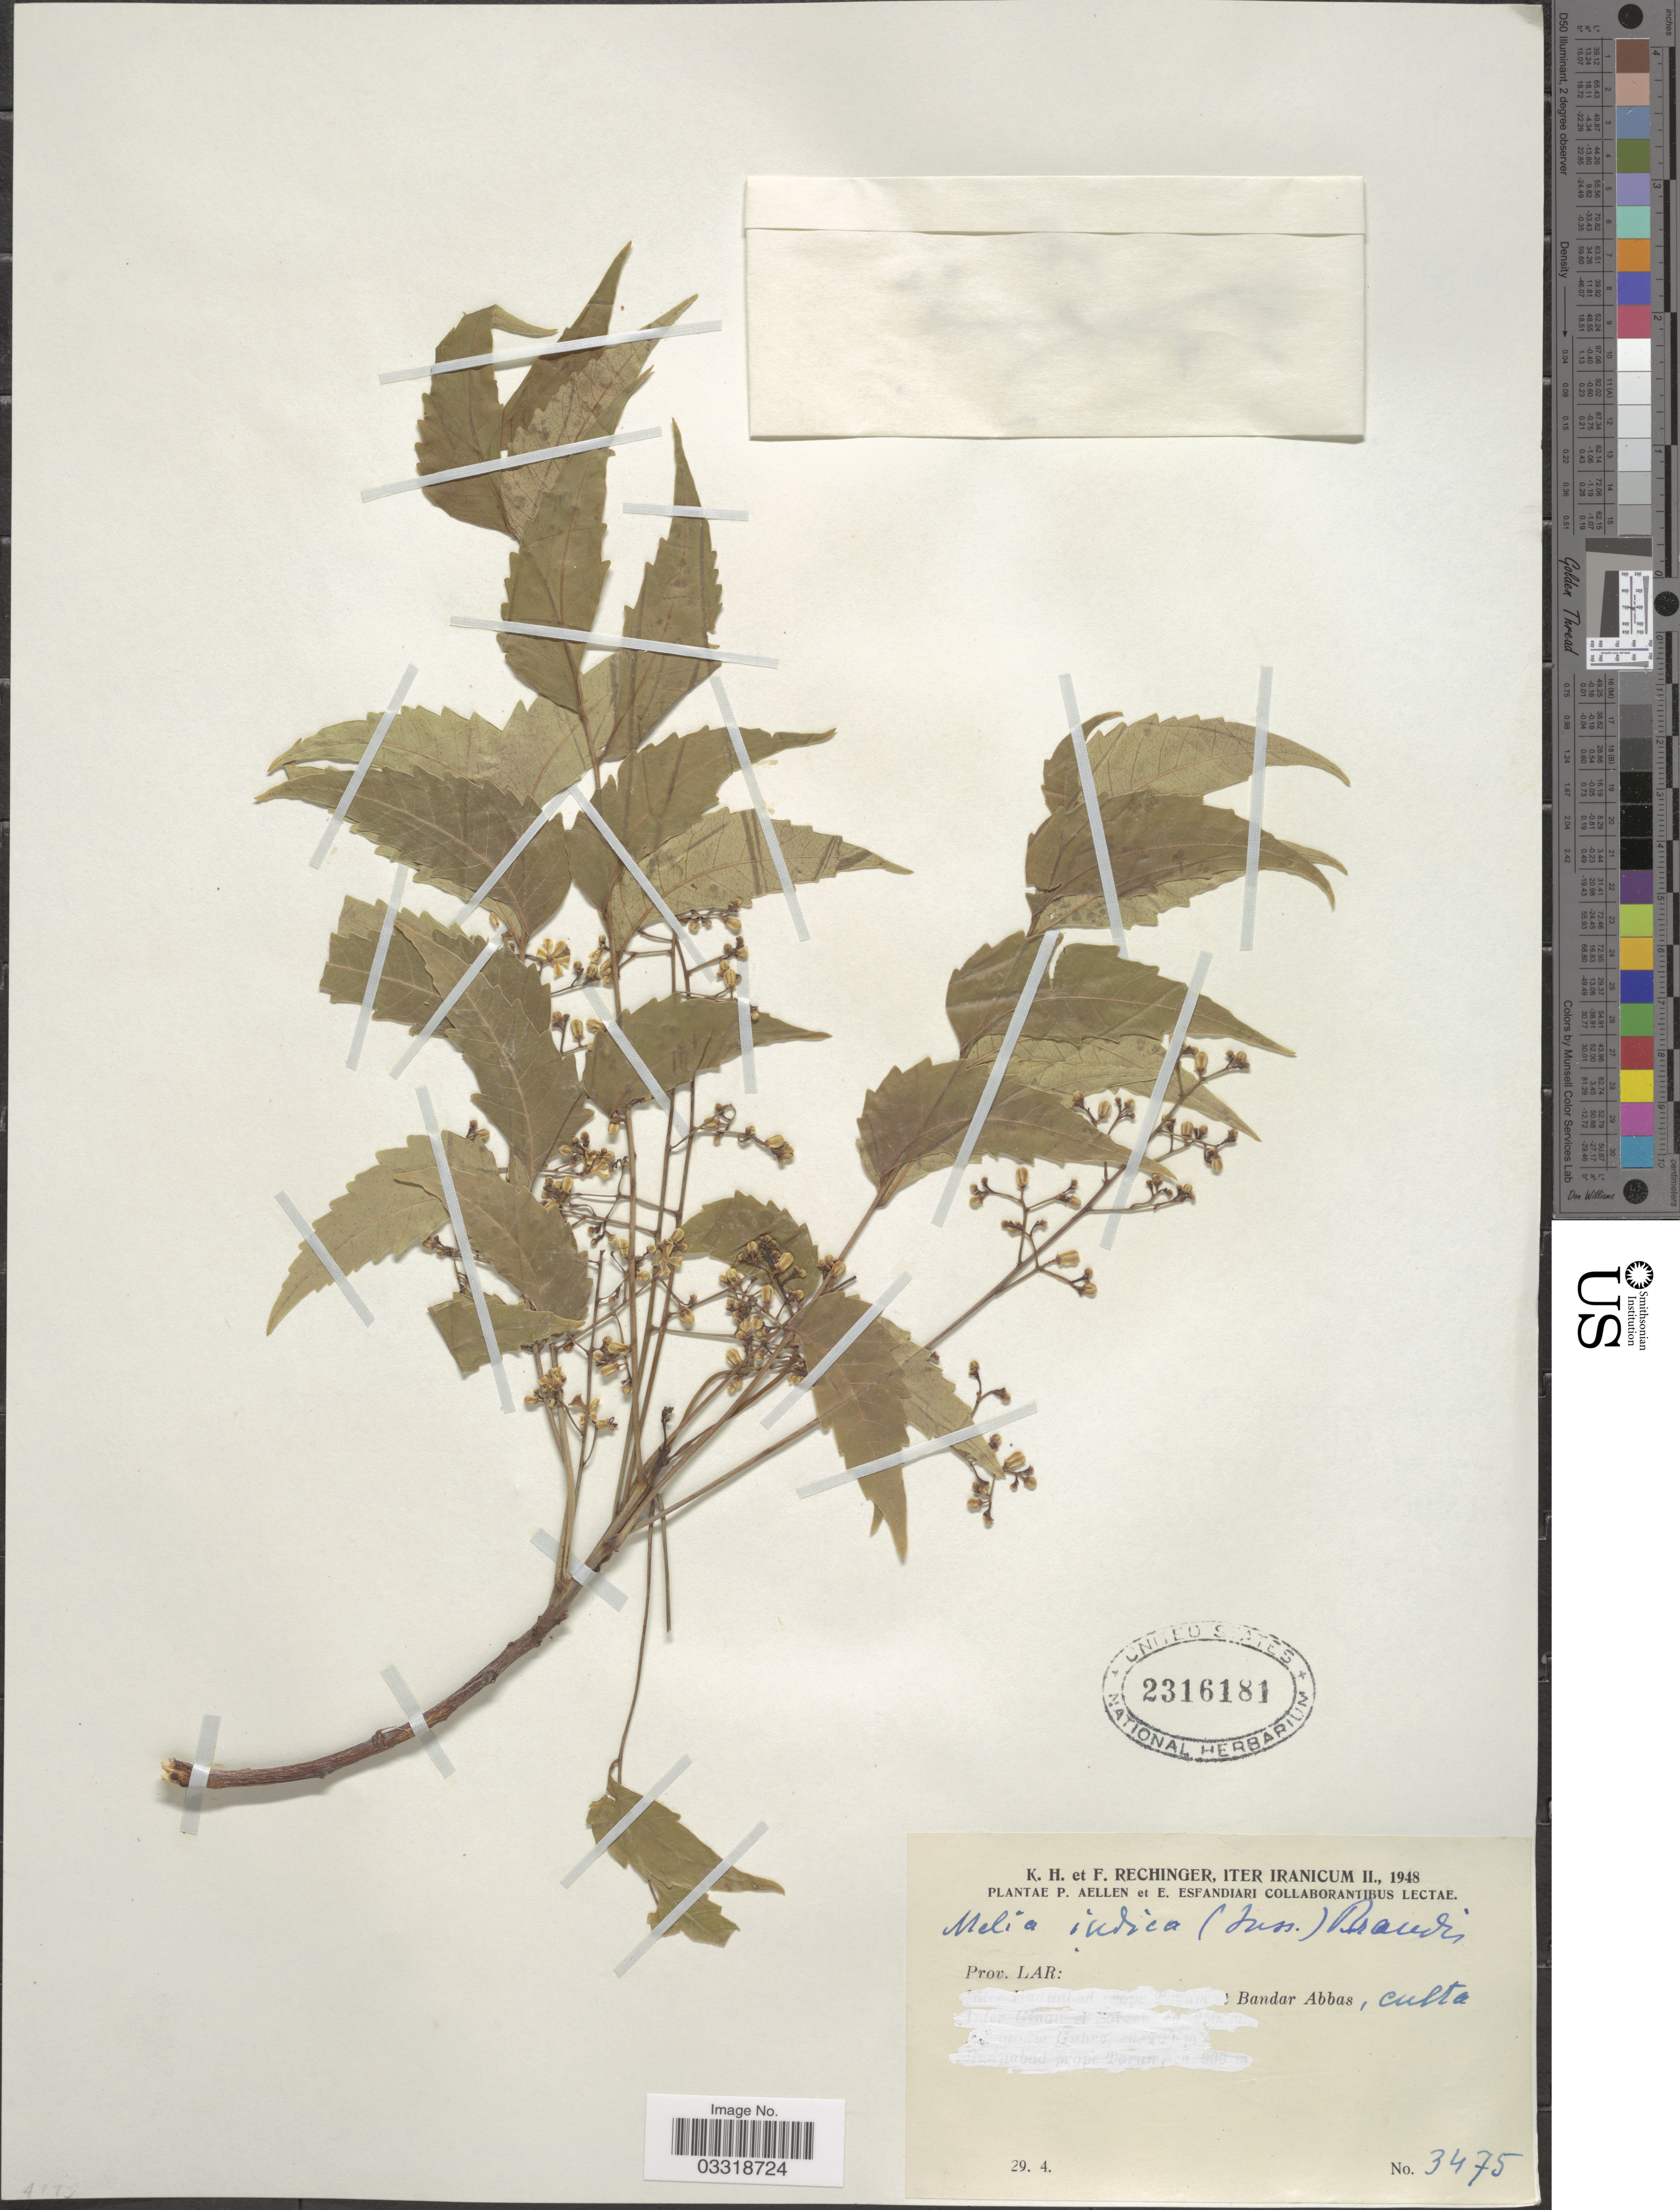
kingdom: Plantae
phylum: Tracheophyta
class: Magnoliopsida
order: Sapindales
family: Meliaceae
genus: Azadirachta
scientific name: Azadirachta indica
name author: A. Juss.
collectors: K. H. Rechinger & F. Rechinger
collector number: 3475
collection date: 1948-04-29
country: Iran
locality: Prov. Lar: Bandar Abbas.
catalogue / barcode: US 2316181